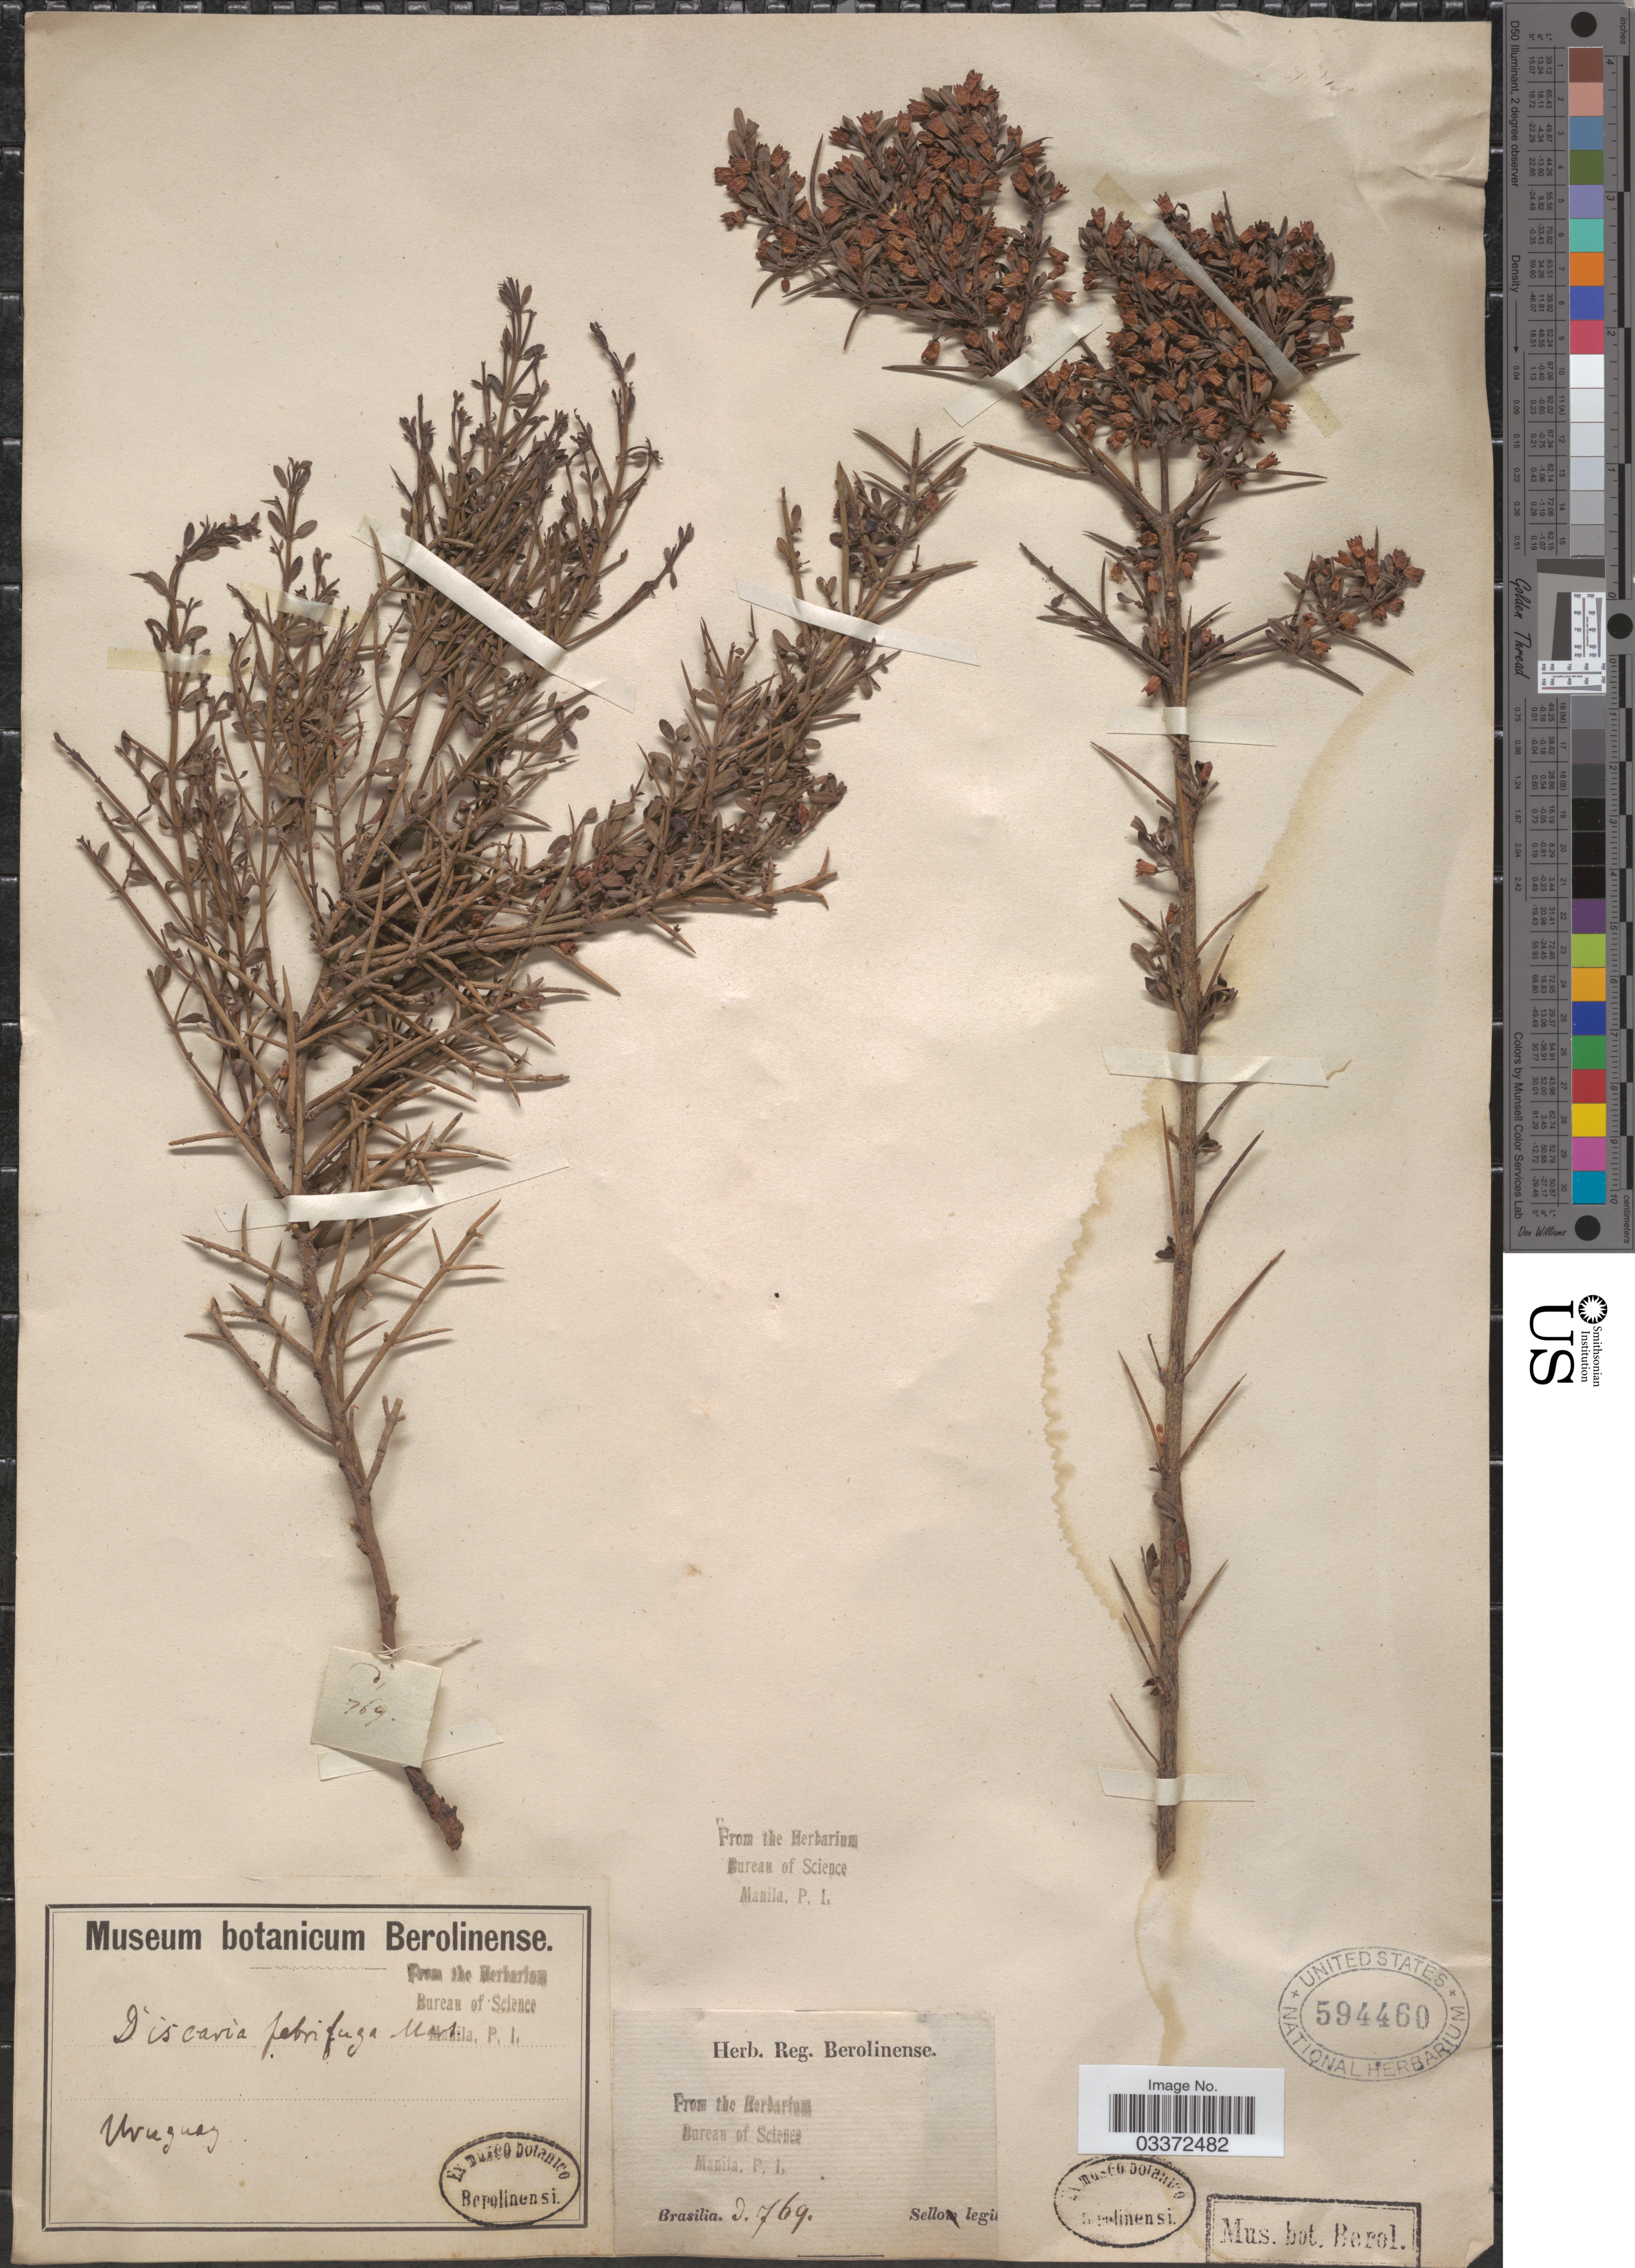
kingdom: Plantae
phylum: Tracheophyta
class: Magnoliopsida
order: Rosales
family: Rhamnaceae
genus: Discaria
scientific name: Discaria americana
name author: Gillies & Hook.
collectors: -. Sello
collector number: D769*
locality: Brasilia. Uruguay.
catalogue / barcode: US 594460